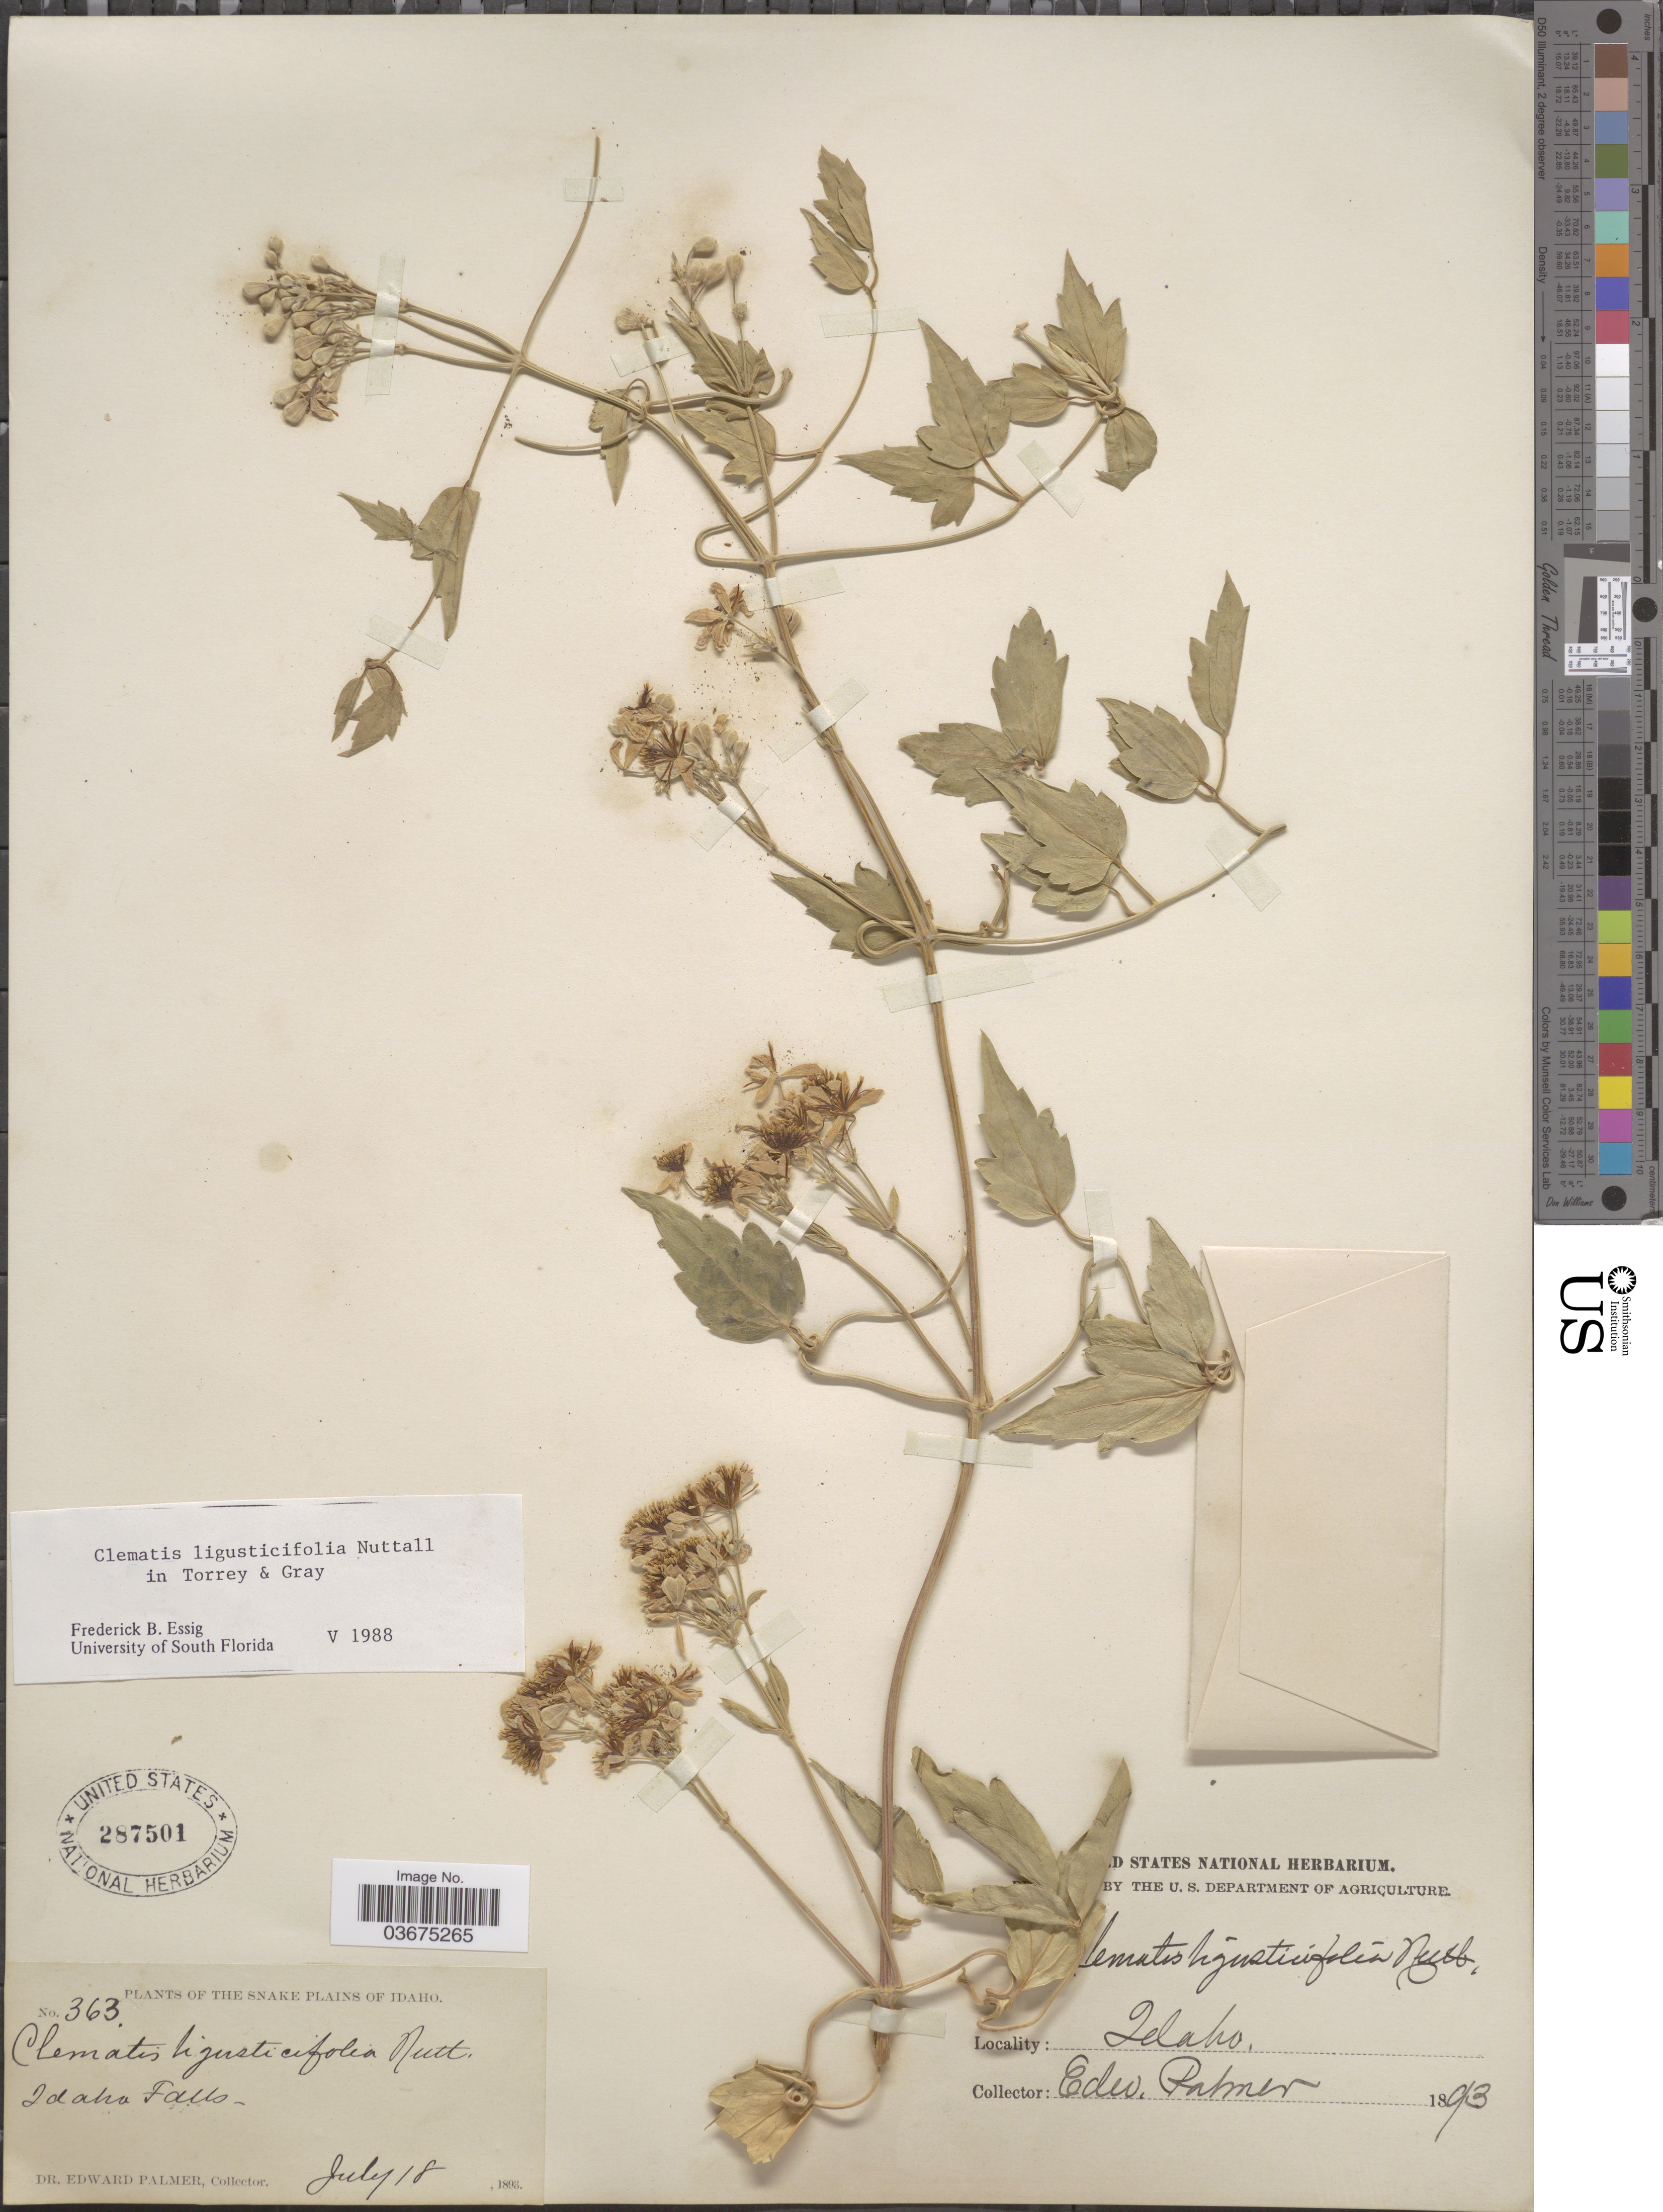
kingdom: Plantae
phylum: Tracheophyta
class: Magnoliopsida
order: Ranunculales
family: Ranunculaceae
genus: Clematis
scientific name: Clematis ligusticifolia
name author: Nutt.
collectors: E. Palmer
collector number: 363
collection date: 1893-07-18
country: United States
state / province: Idaho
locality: The Snake Plains of Idaho. Idaho Falls.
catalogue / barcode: US 287501